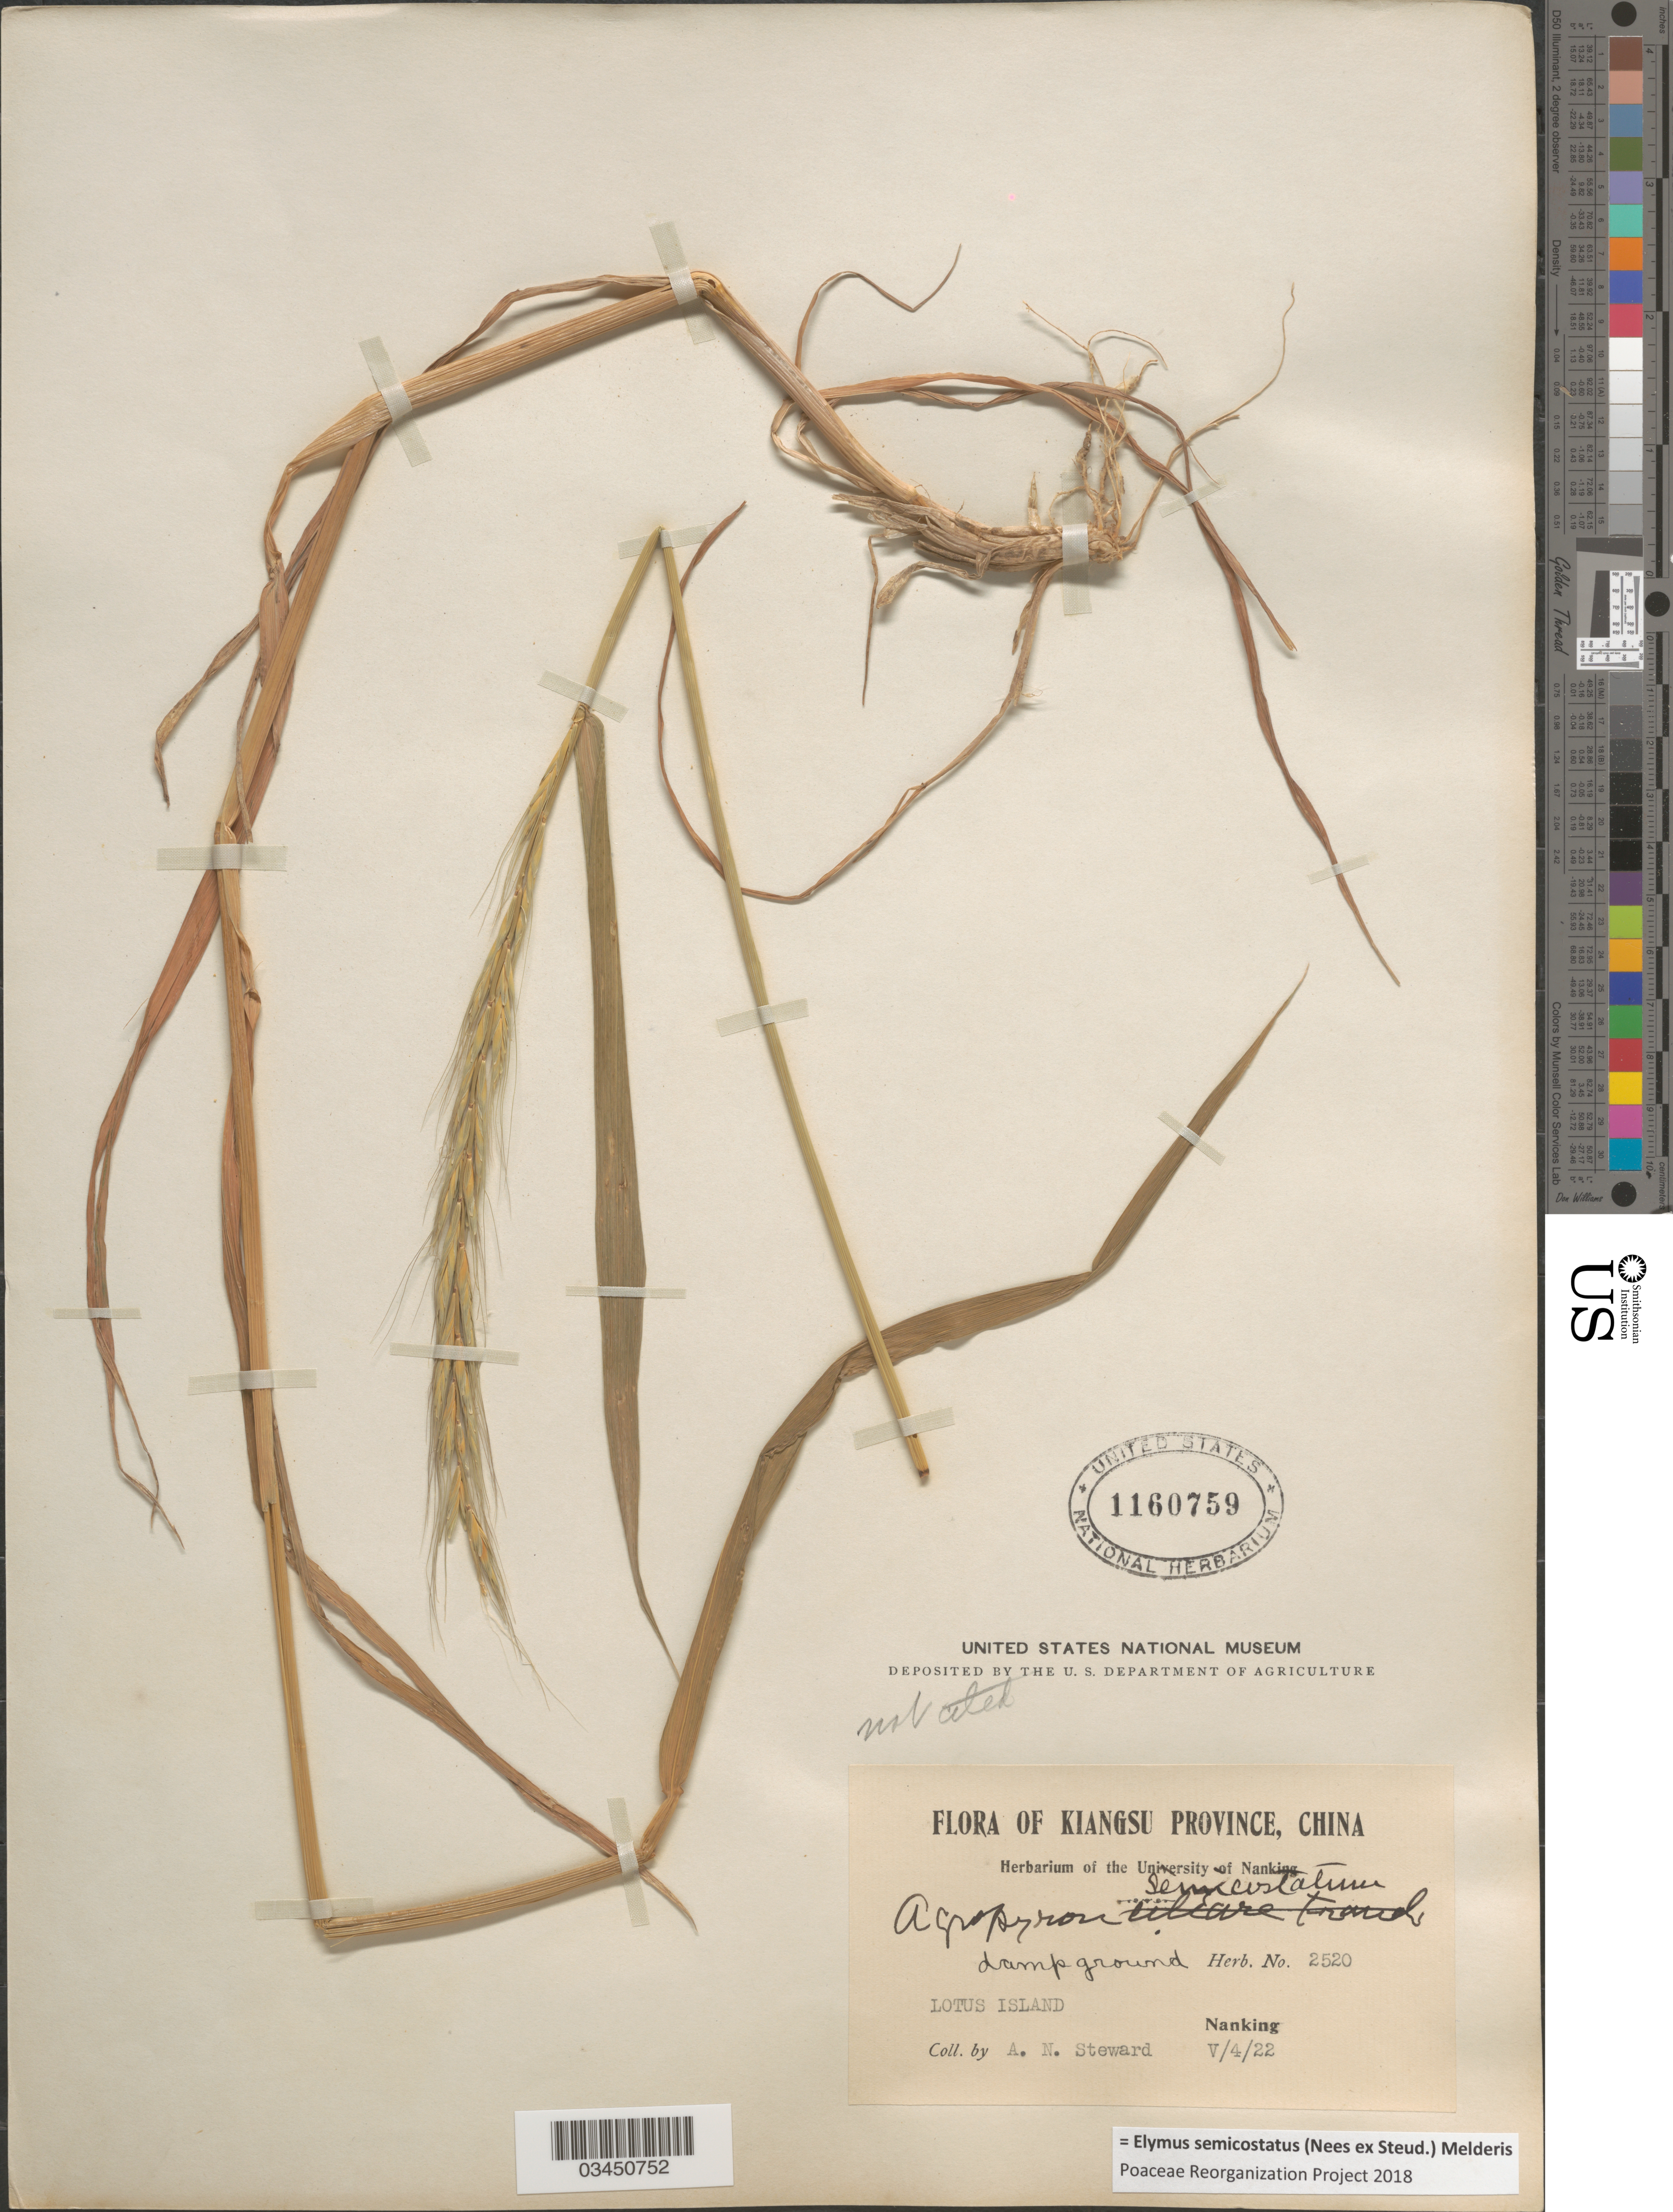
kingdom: Plantae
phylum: Tracheophyta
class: Liliopsida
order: Poales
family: Poaceae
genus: Elymus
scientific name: Elymus semicostatus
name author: (Nees ex Steud.) Melderis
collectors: A. N. Steward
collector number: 2520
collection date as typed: Transcribed d/m/y: 4/5/22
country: China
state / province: Jiangsu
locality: Kiangsu Province. Damp ground. Lotus Island. Nanking.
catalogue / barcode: US 1160759